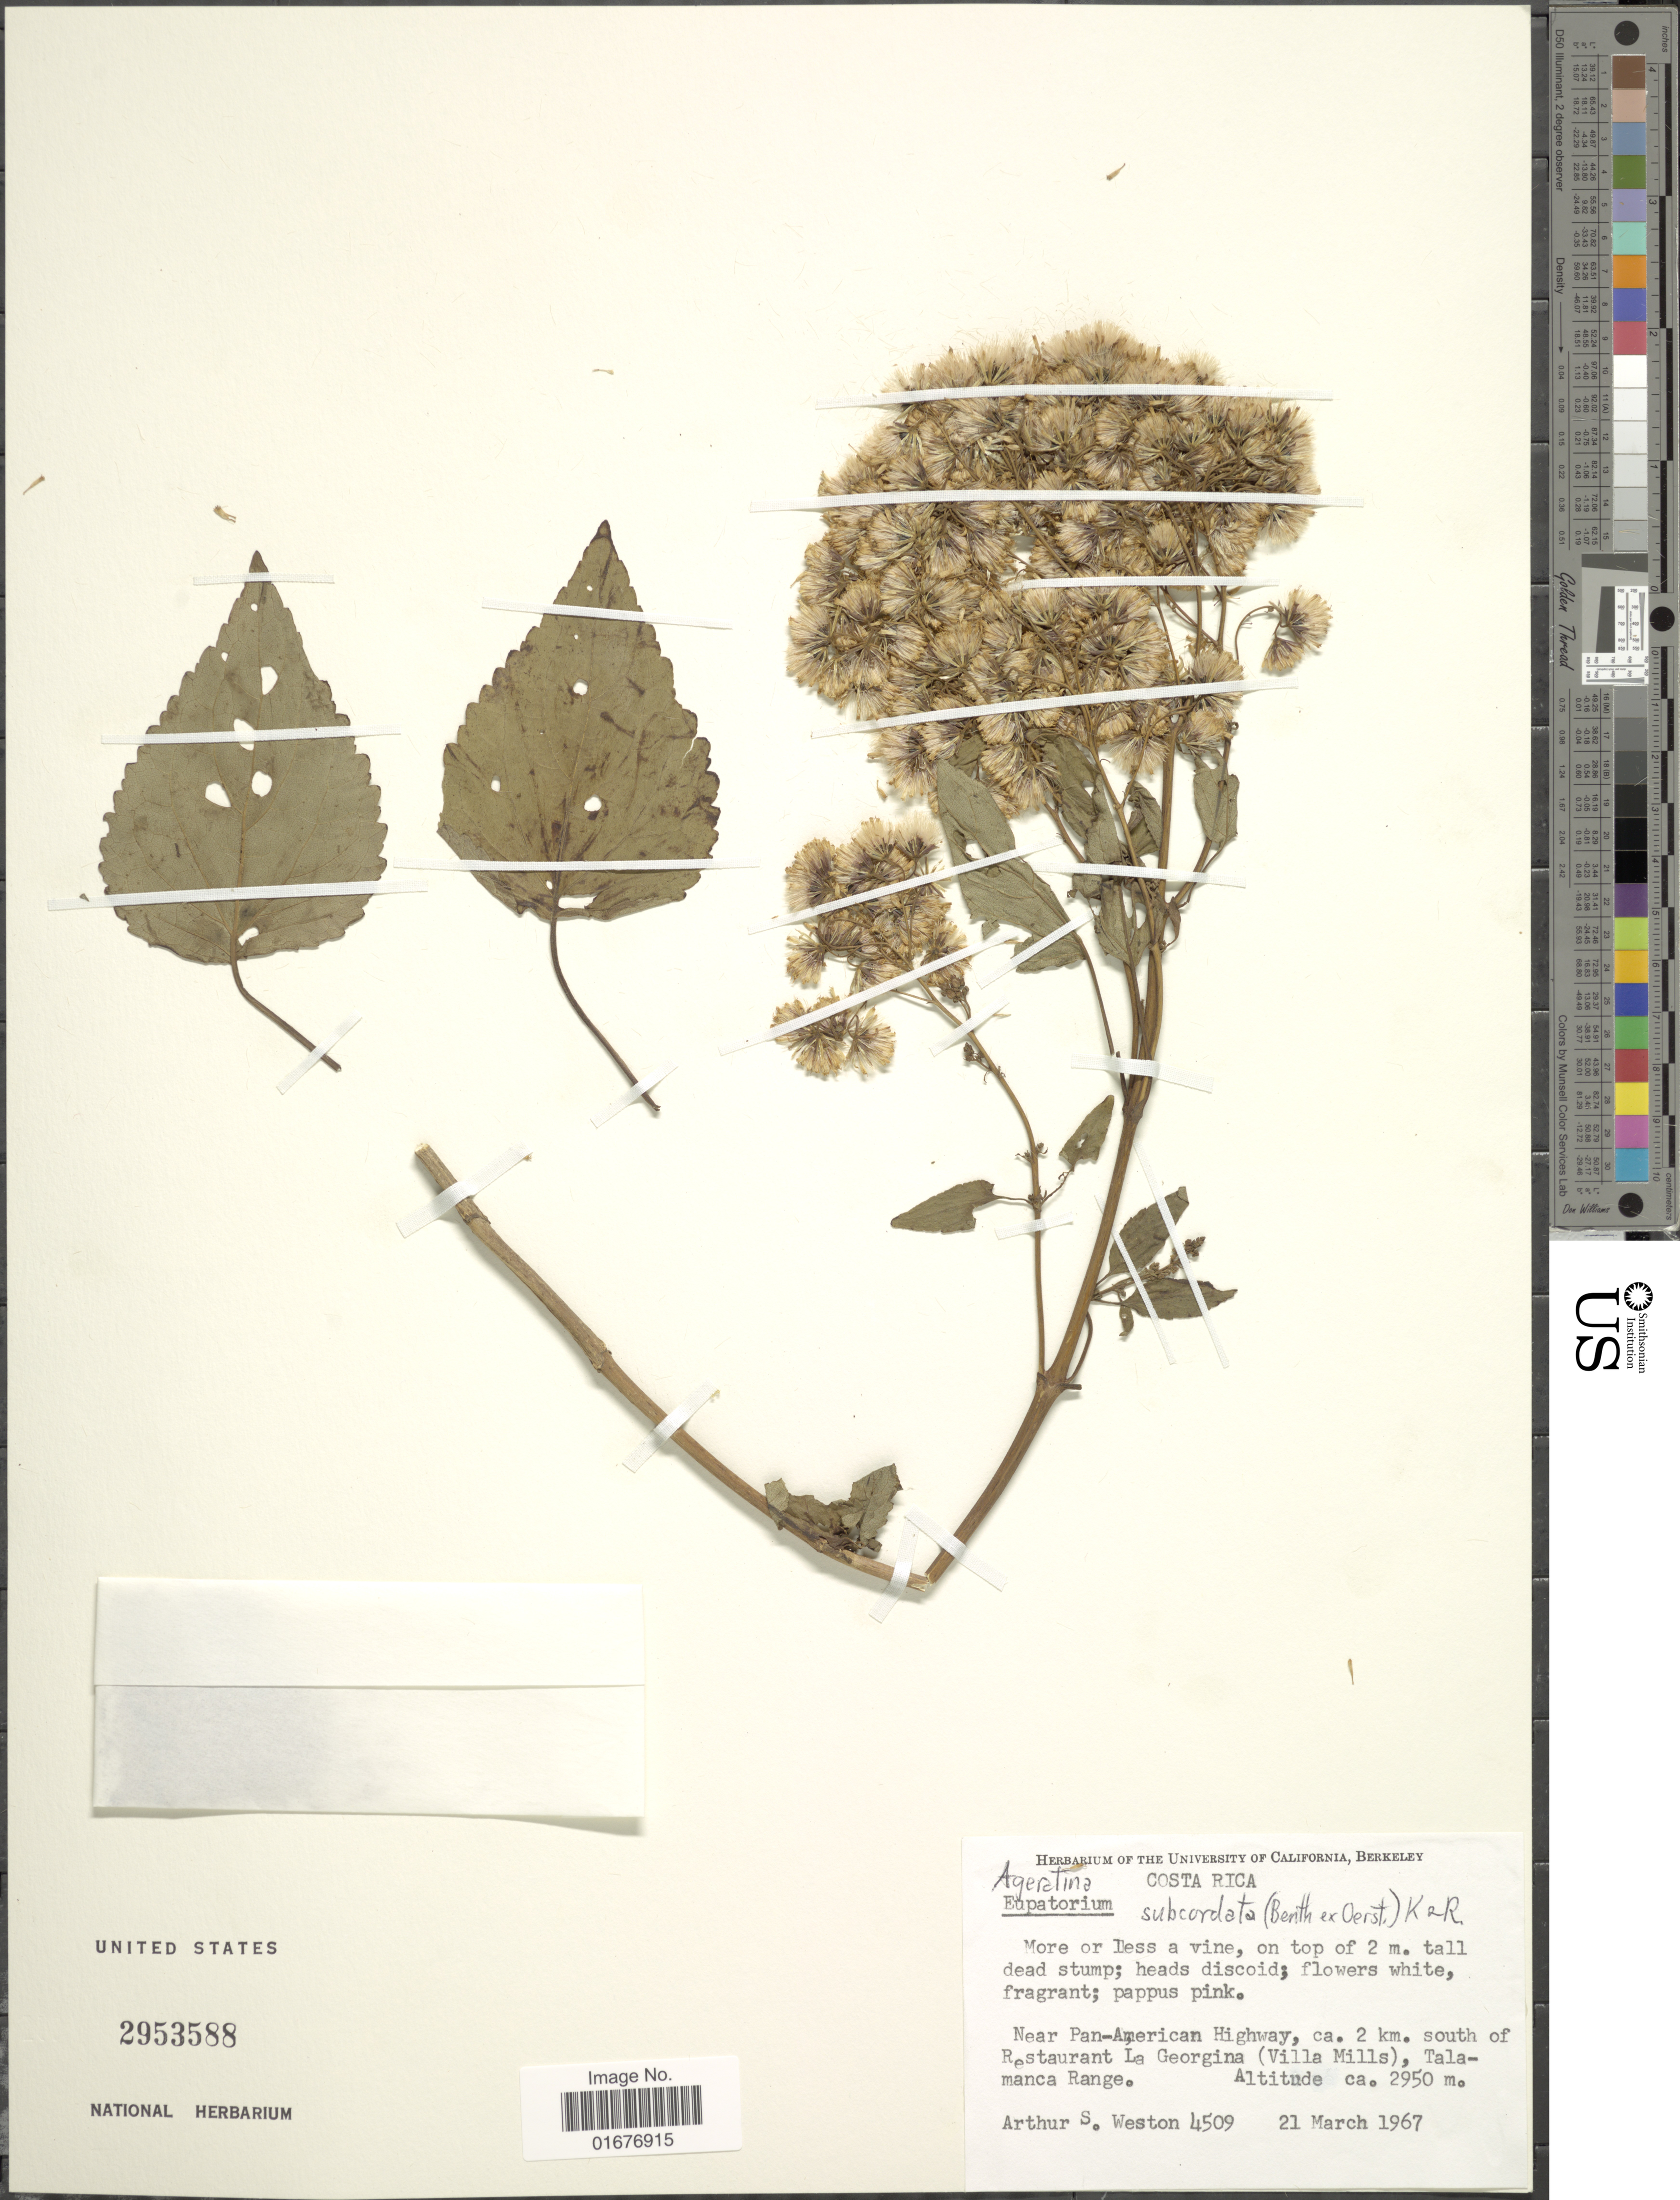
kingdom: Plantae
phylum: Tracheophyta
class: Magnoliopsida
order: Asterales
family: Asteraceae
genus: Ageratina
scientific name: Ageratina subcordata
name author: (Benth. ex Oerst.) R.M. King & H. Rob.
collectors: A. Weston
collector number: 4509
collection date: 1967-03-21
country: Costa Rica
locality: Near Pan-American Highway, ca. 2 km. south of Restaurant La Georgina (Villa Mills), Talamanca Range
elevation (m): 2950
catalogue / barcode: US 2953588